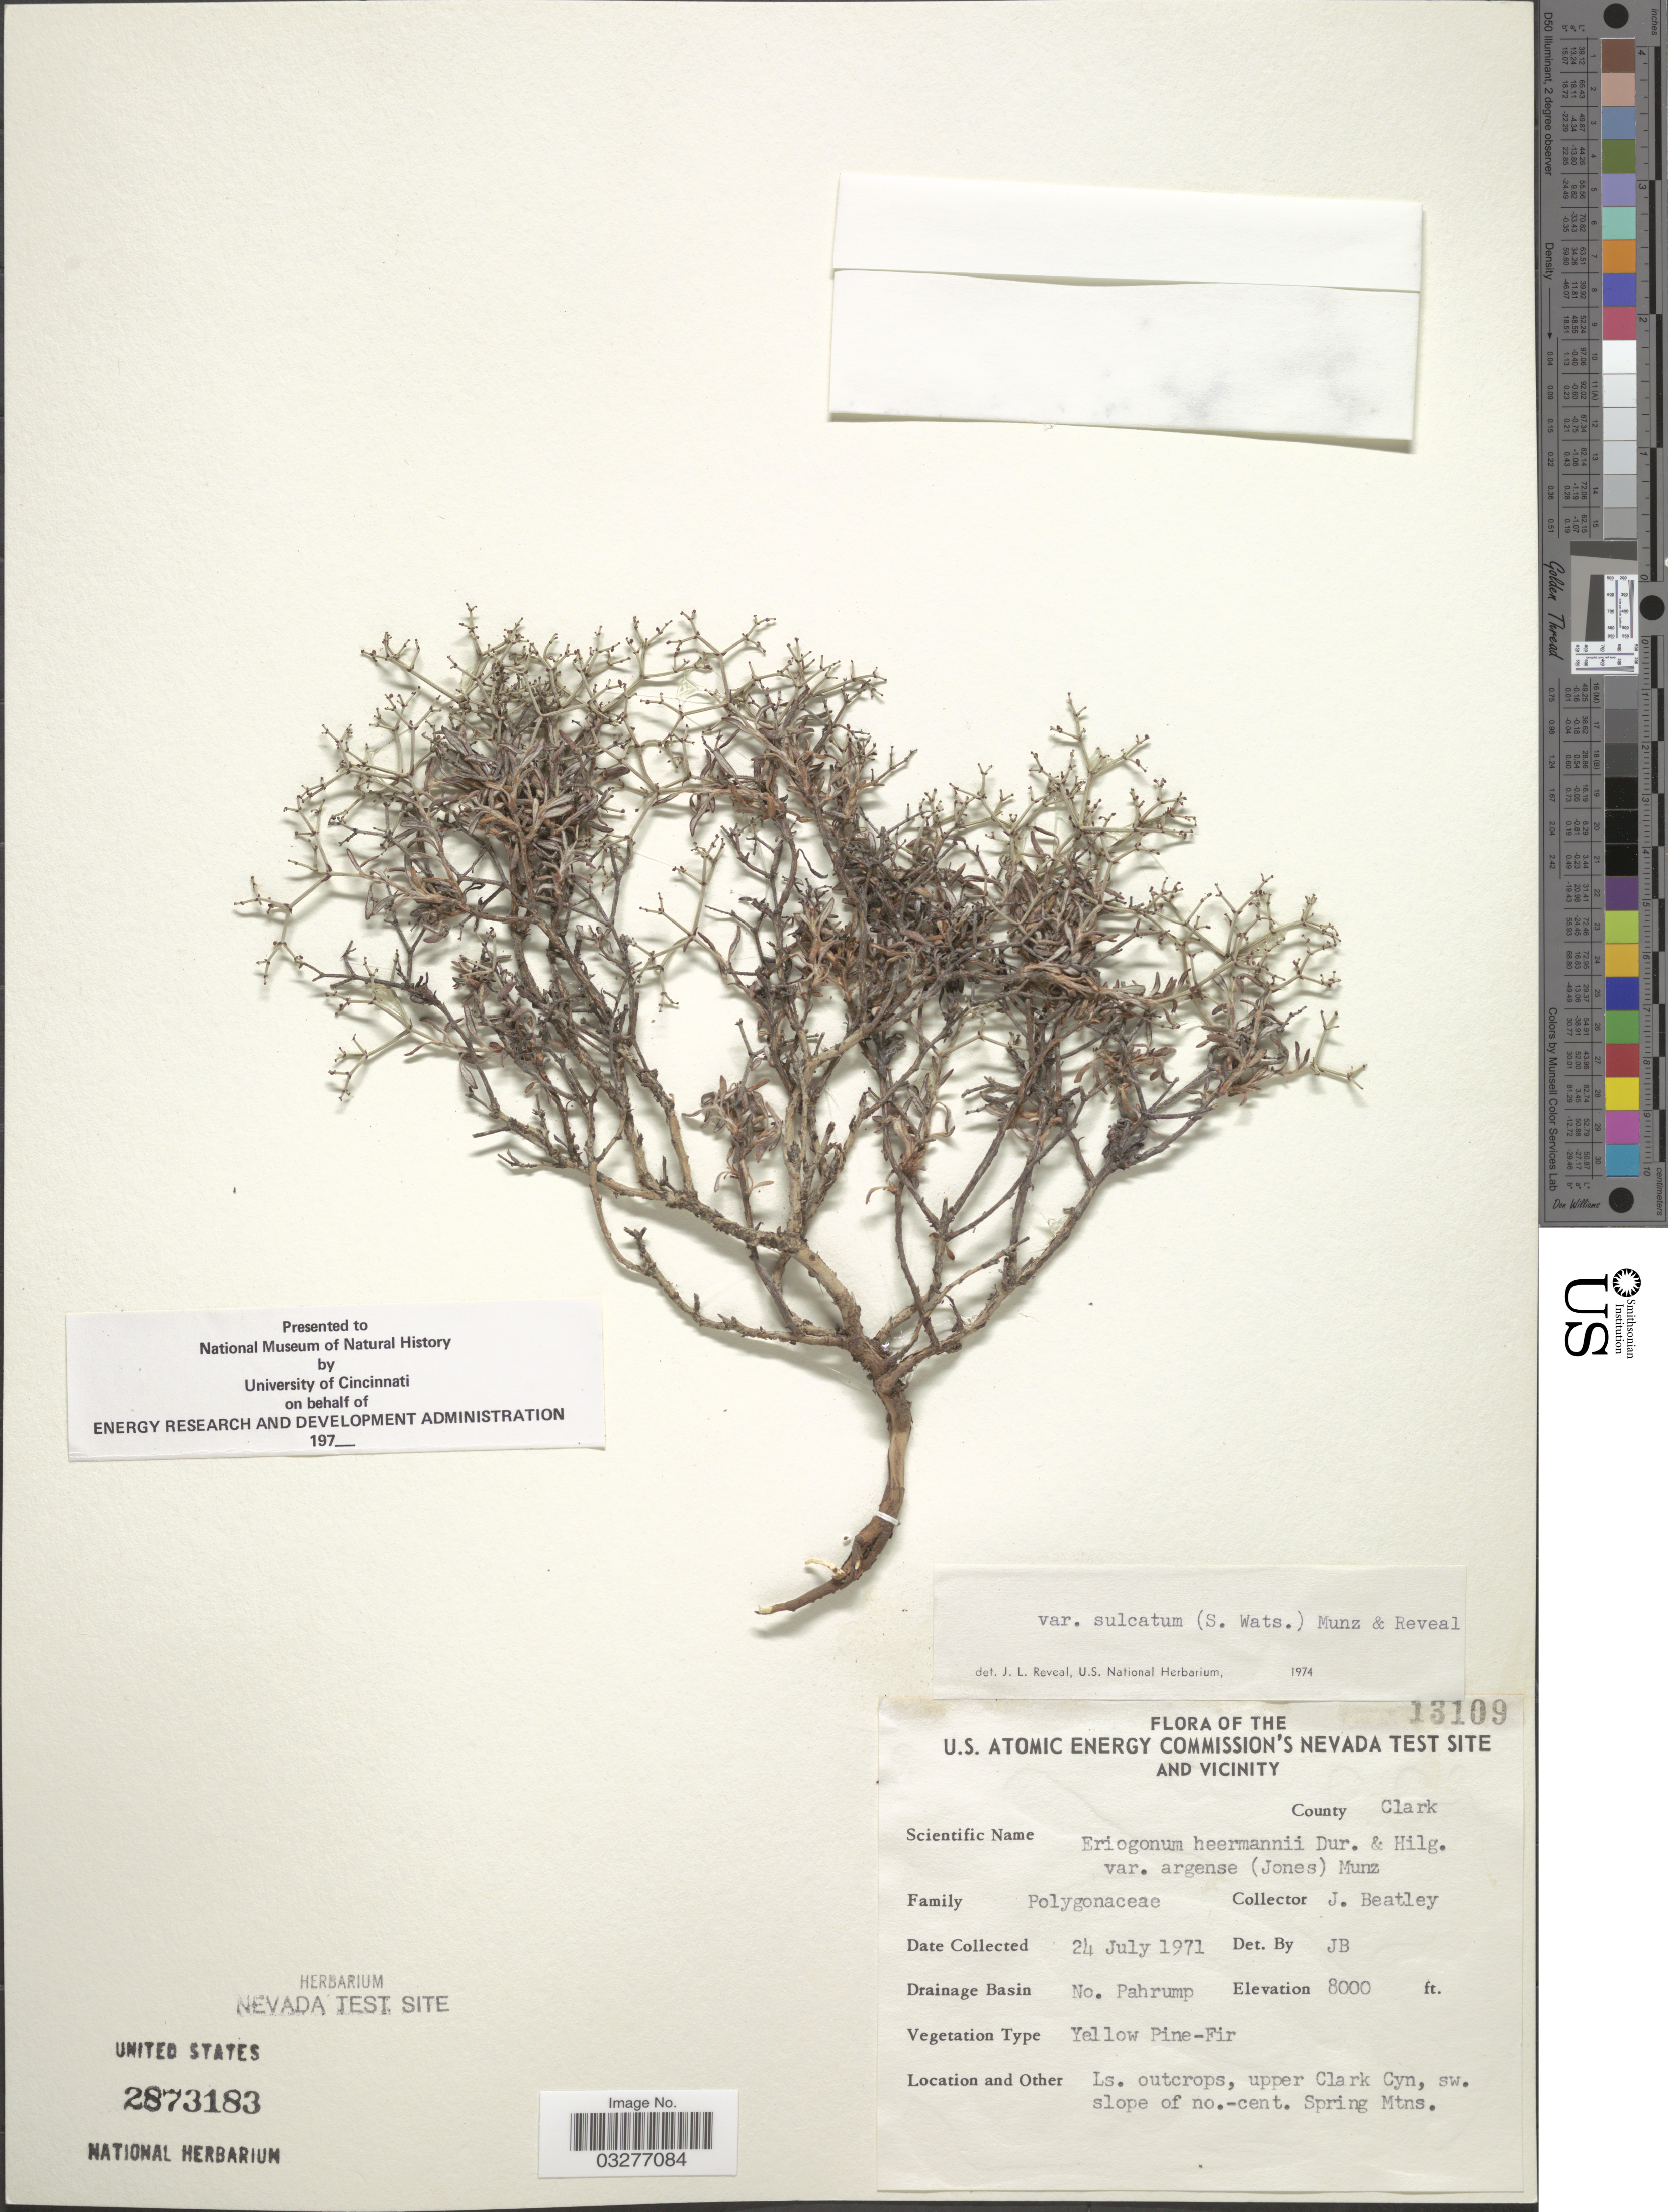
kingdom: Plantae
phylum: Tracheophyta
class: Magnoliopsida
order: Caryophyllales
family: Polygonaceae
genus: Eriogonum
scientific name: Eriogonum heermannii var. sulcatum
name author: (S. Watson) Munz & Reveal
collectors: J. C. Beatley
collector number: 13109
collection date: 1971-07-24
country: United States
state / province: Nevada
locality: U.S. Atomic Energy Commission's Nevada Test Site and Vicinity. County Clark. Drainage Basin No. Pahrump. Upper Clark Cyn, sw. slope of no.-cent, Spring Mtns.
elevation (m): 2438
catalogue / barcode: US 2873183